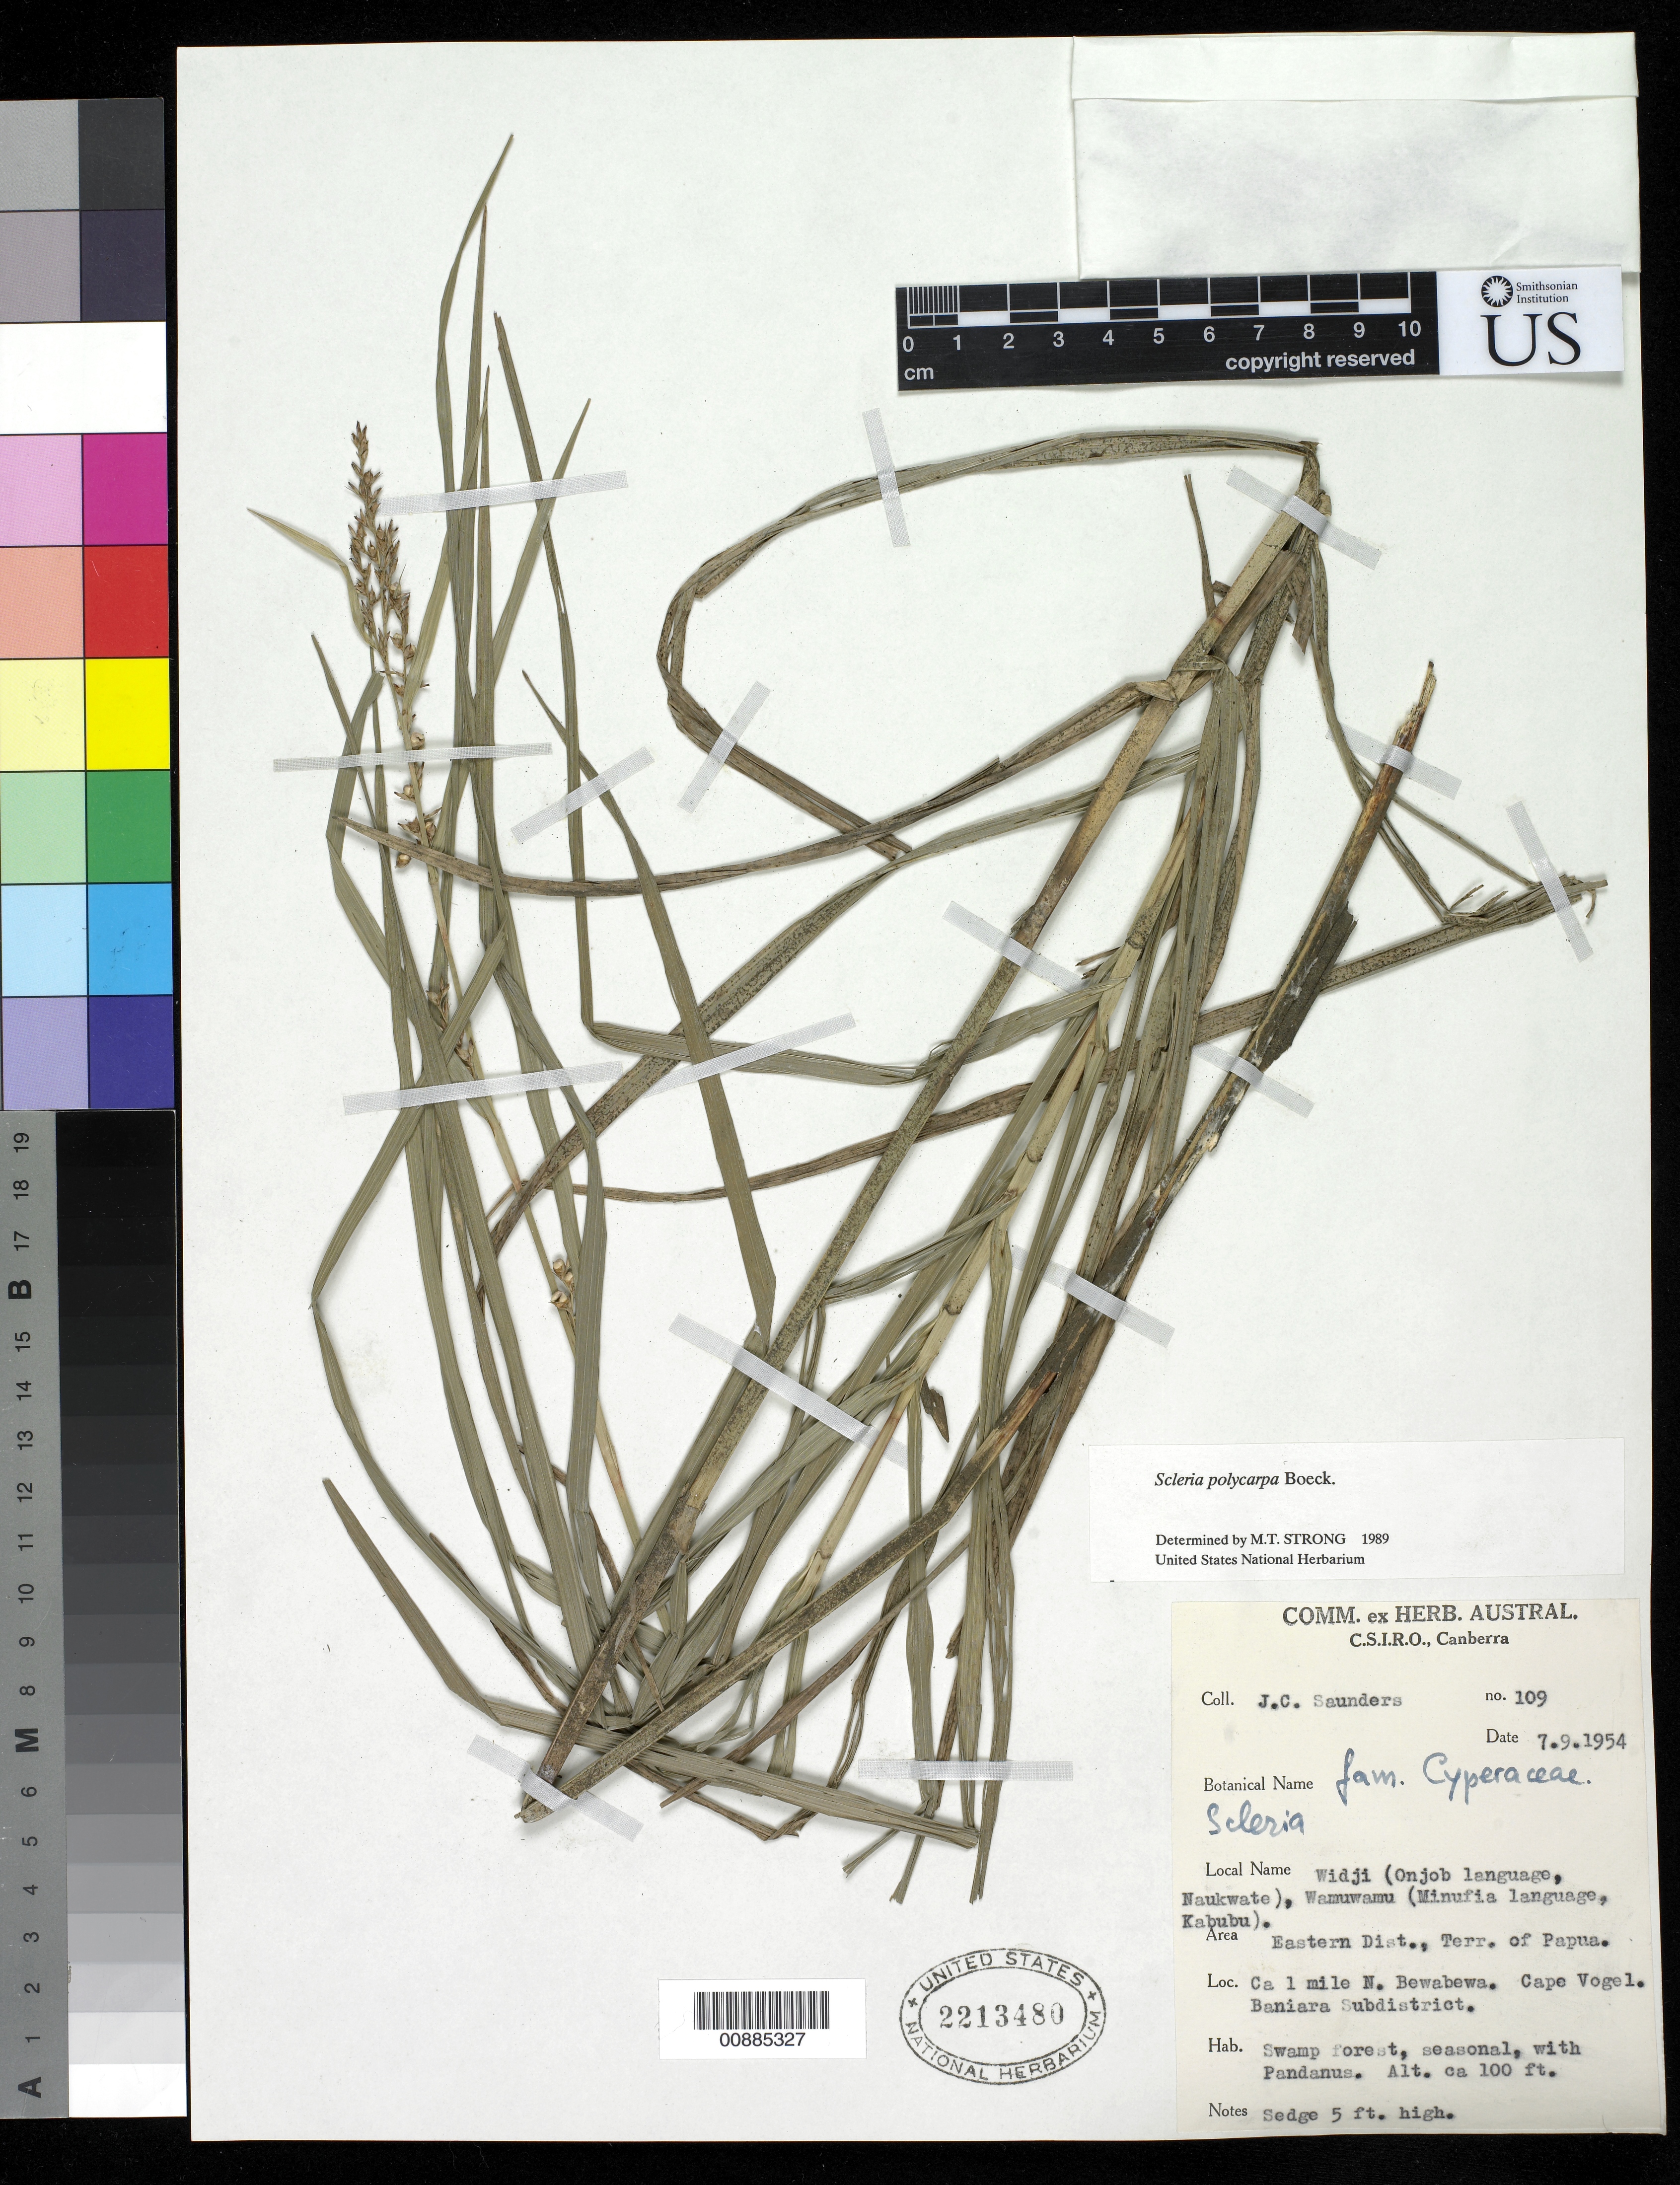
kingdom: Plantae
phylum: Tracheophyta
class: Liliopsida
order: Poales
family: Cyperaceae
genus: Scleria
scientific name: Scleria polycarpa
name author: Boeckeler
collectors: J. C. Saunders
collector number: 109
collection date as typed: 09 Jul 1954 or 07 Sep 1954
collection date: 1954-07-09 or 1954-09-07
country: Papua New Guinea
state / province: Milne Bay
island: New Guinea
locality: Ca. 1 mile N. Bewabewa. Cape Vogel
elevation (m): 30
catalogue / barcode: US 2213480